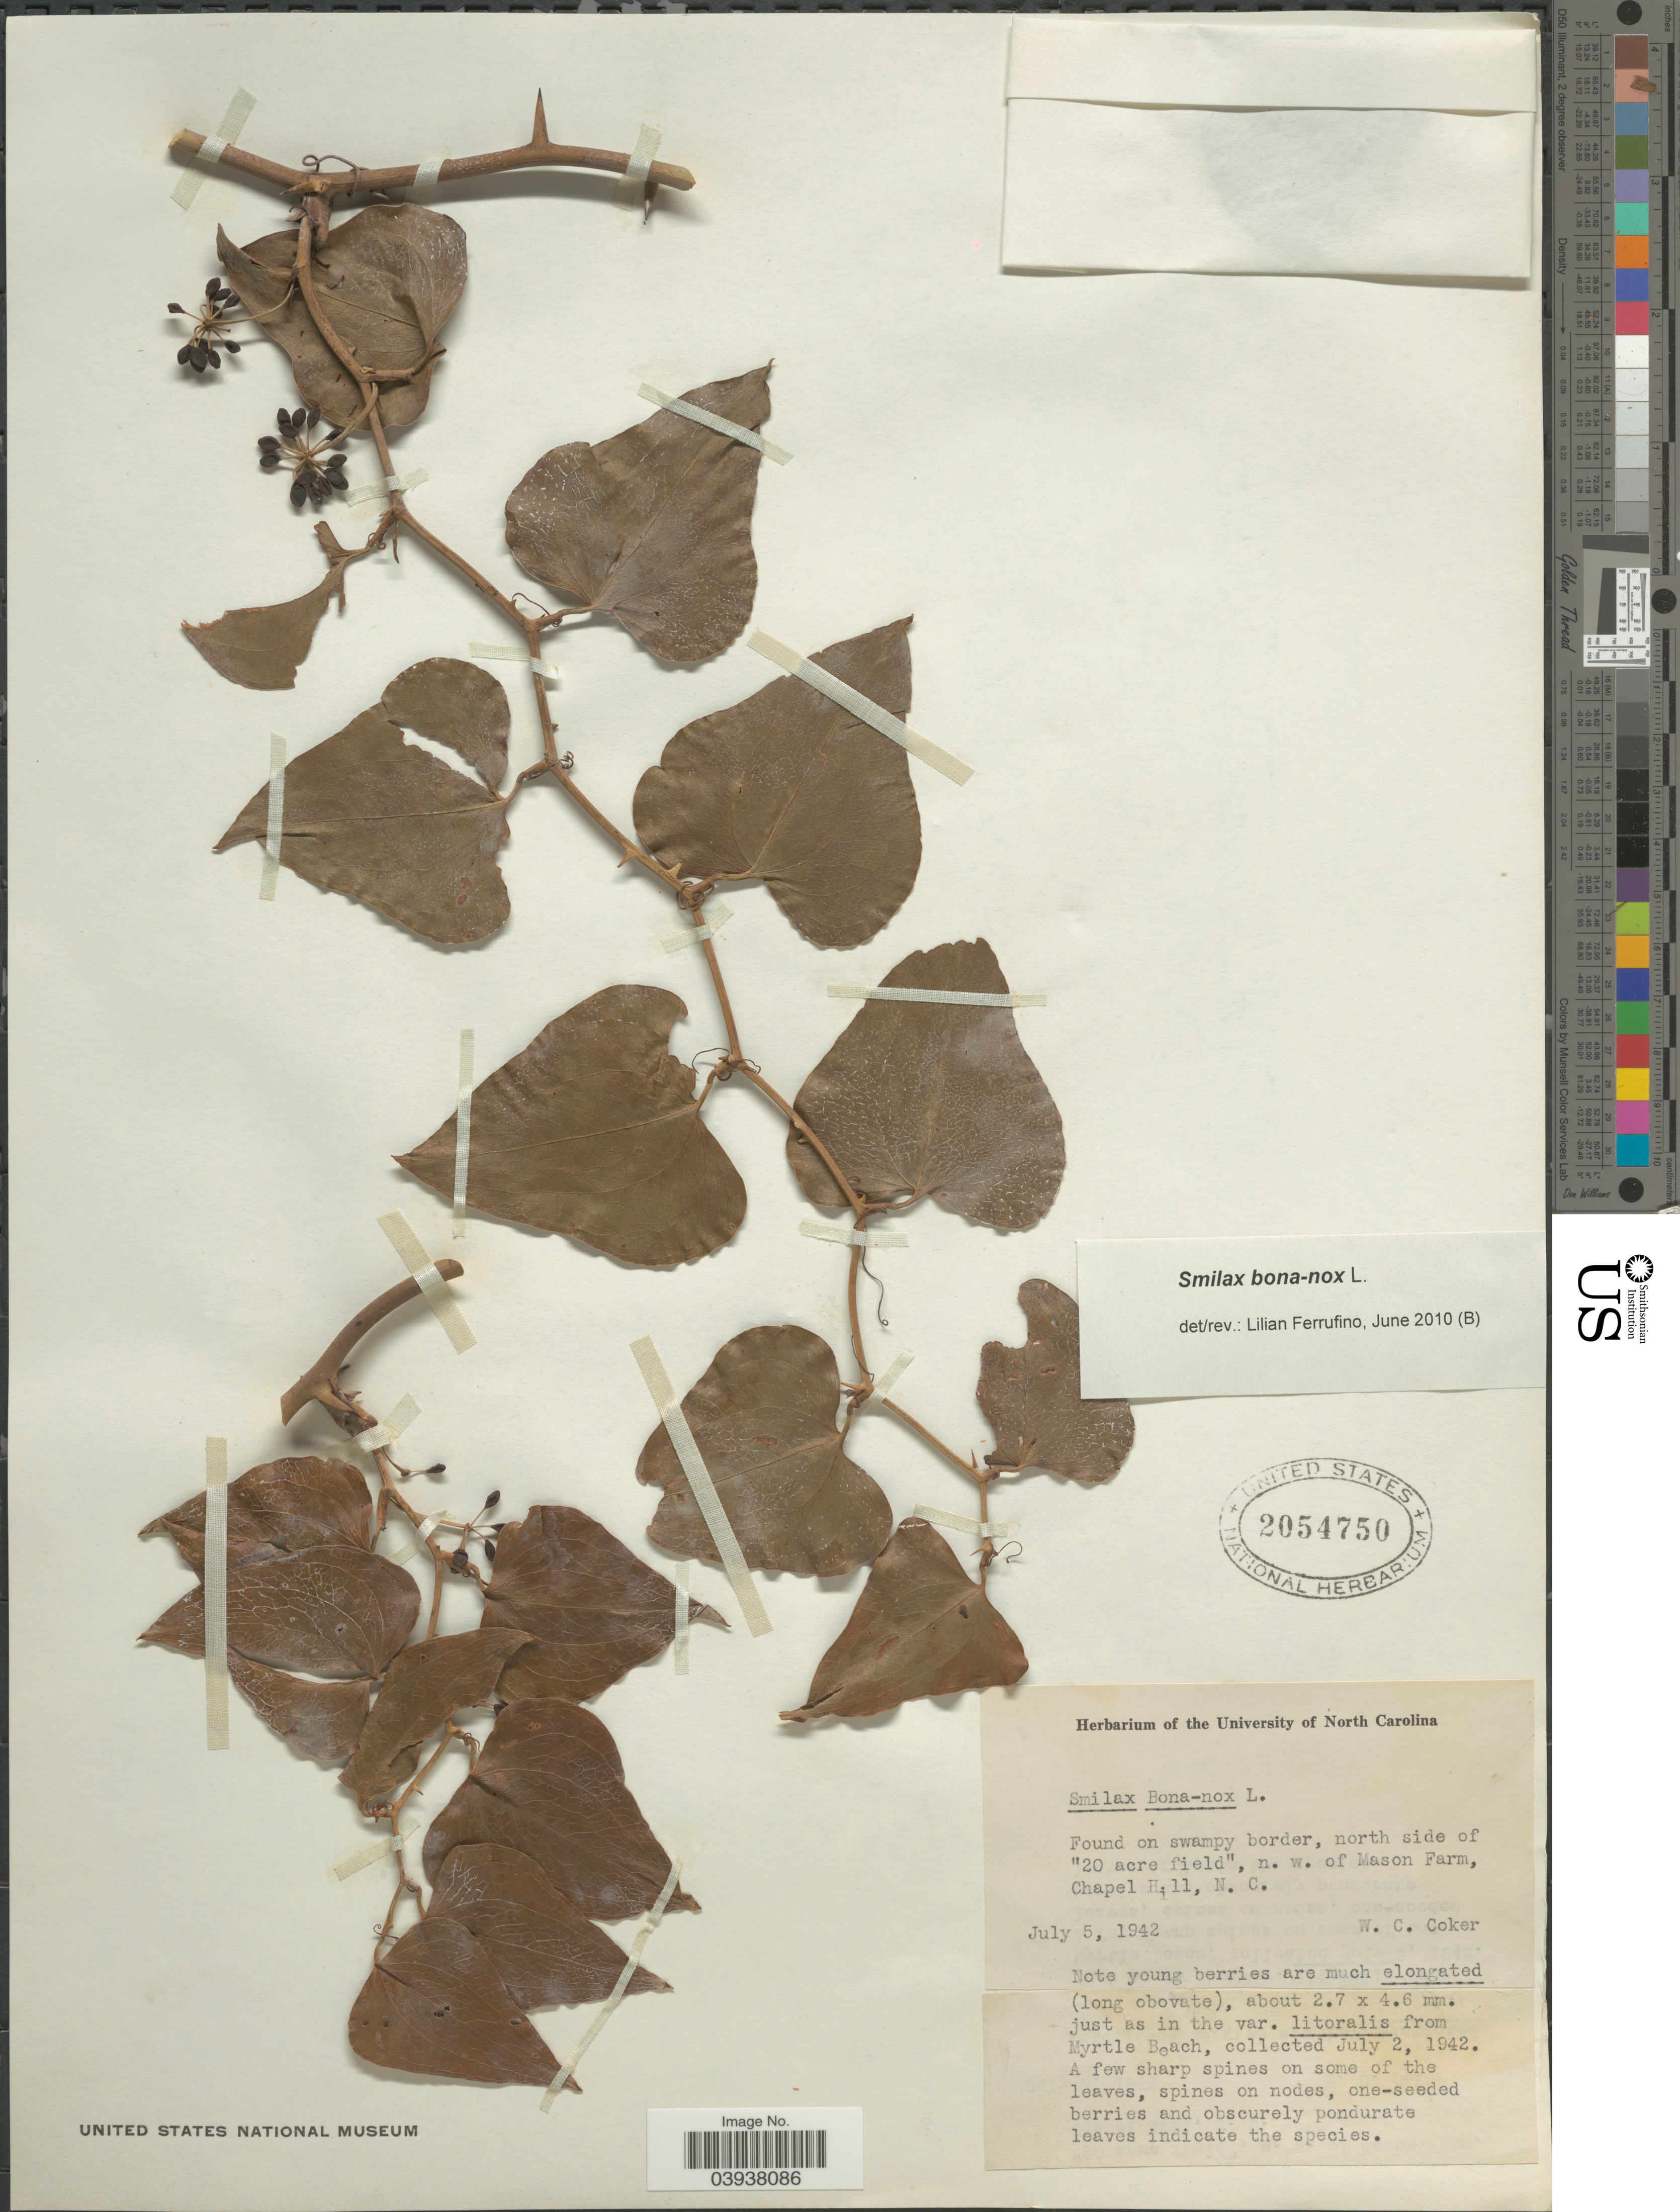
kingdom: Plantae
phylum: Tracheophyta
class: Liliopsida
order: Liliales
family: Smilacaceae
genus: Smilax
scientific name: Smilax bona-nox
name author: L.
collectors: W. Coker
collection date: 1942-07-05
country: United States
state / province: North Carolina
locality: Found on swampy border, north side of '20 acre field', n. w. of Mason Farm, Chapel Hill.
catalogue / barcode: US 2054750